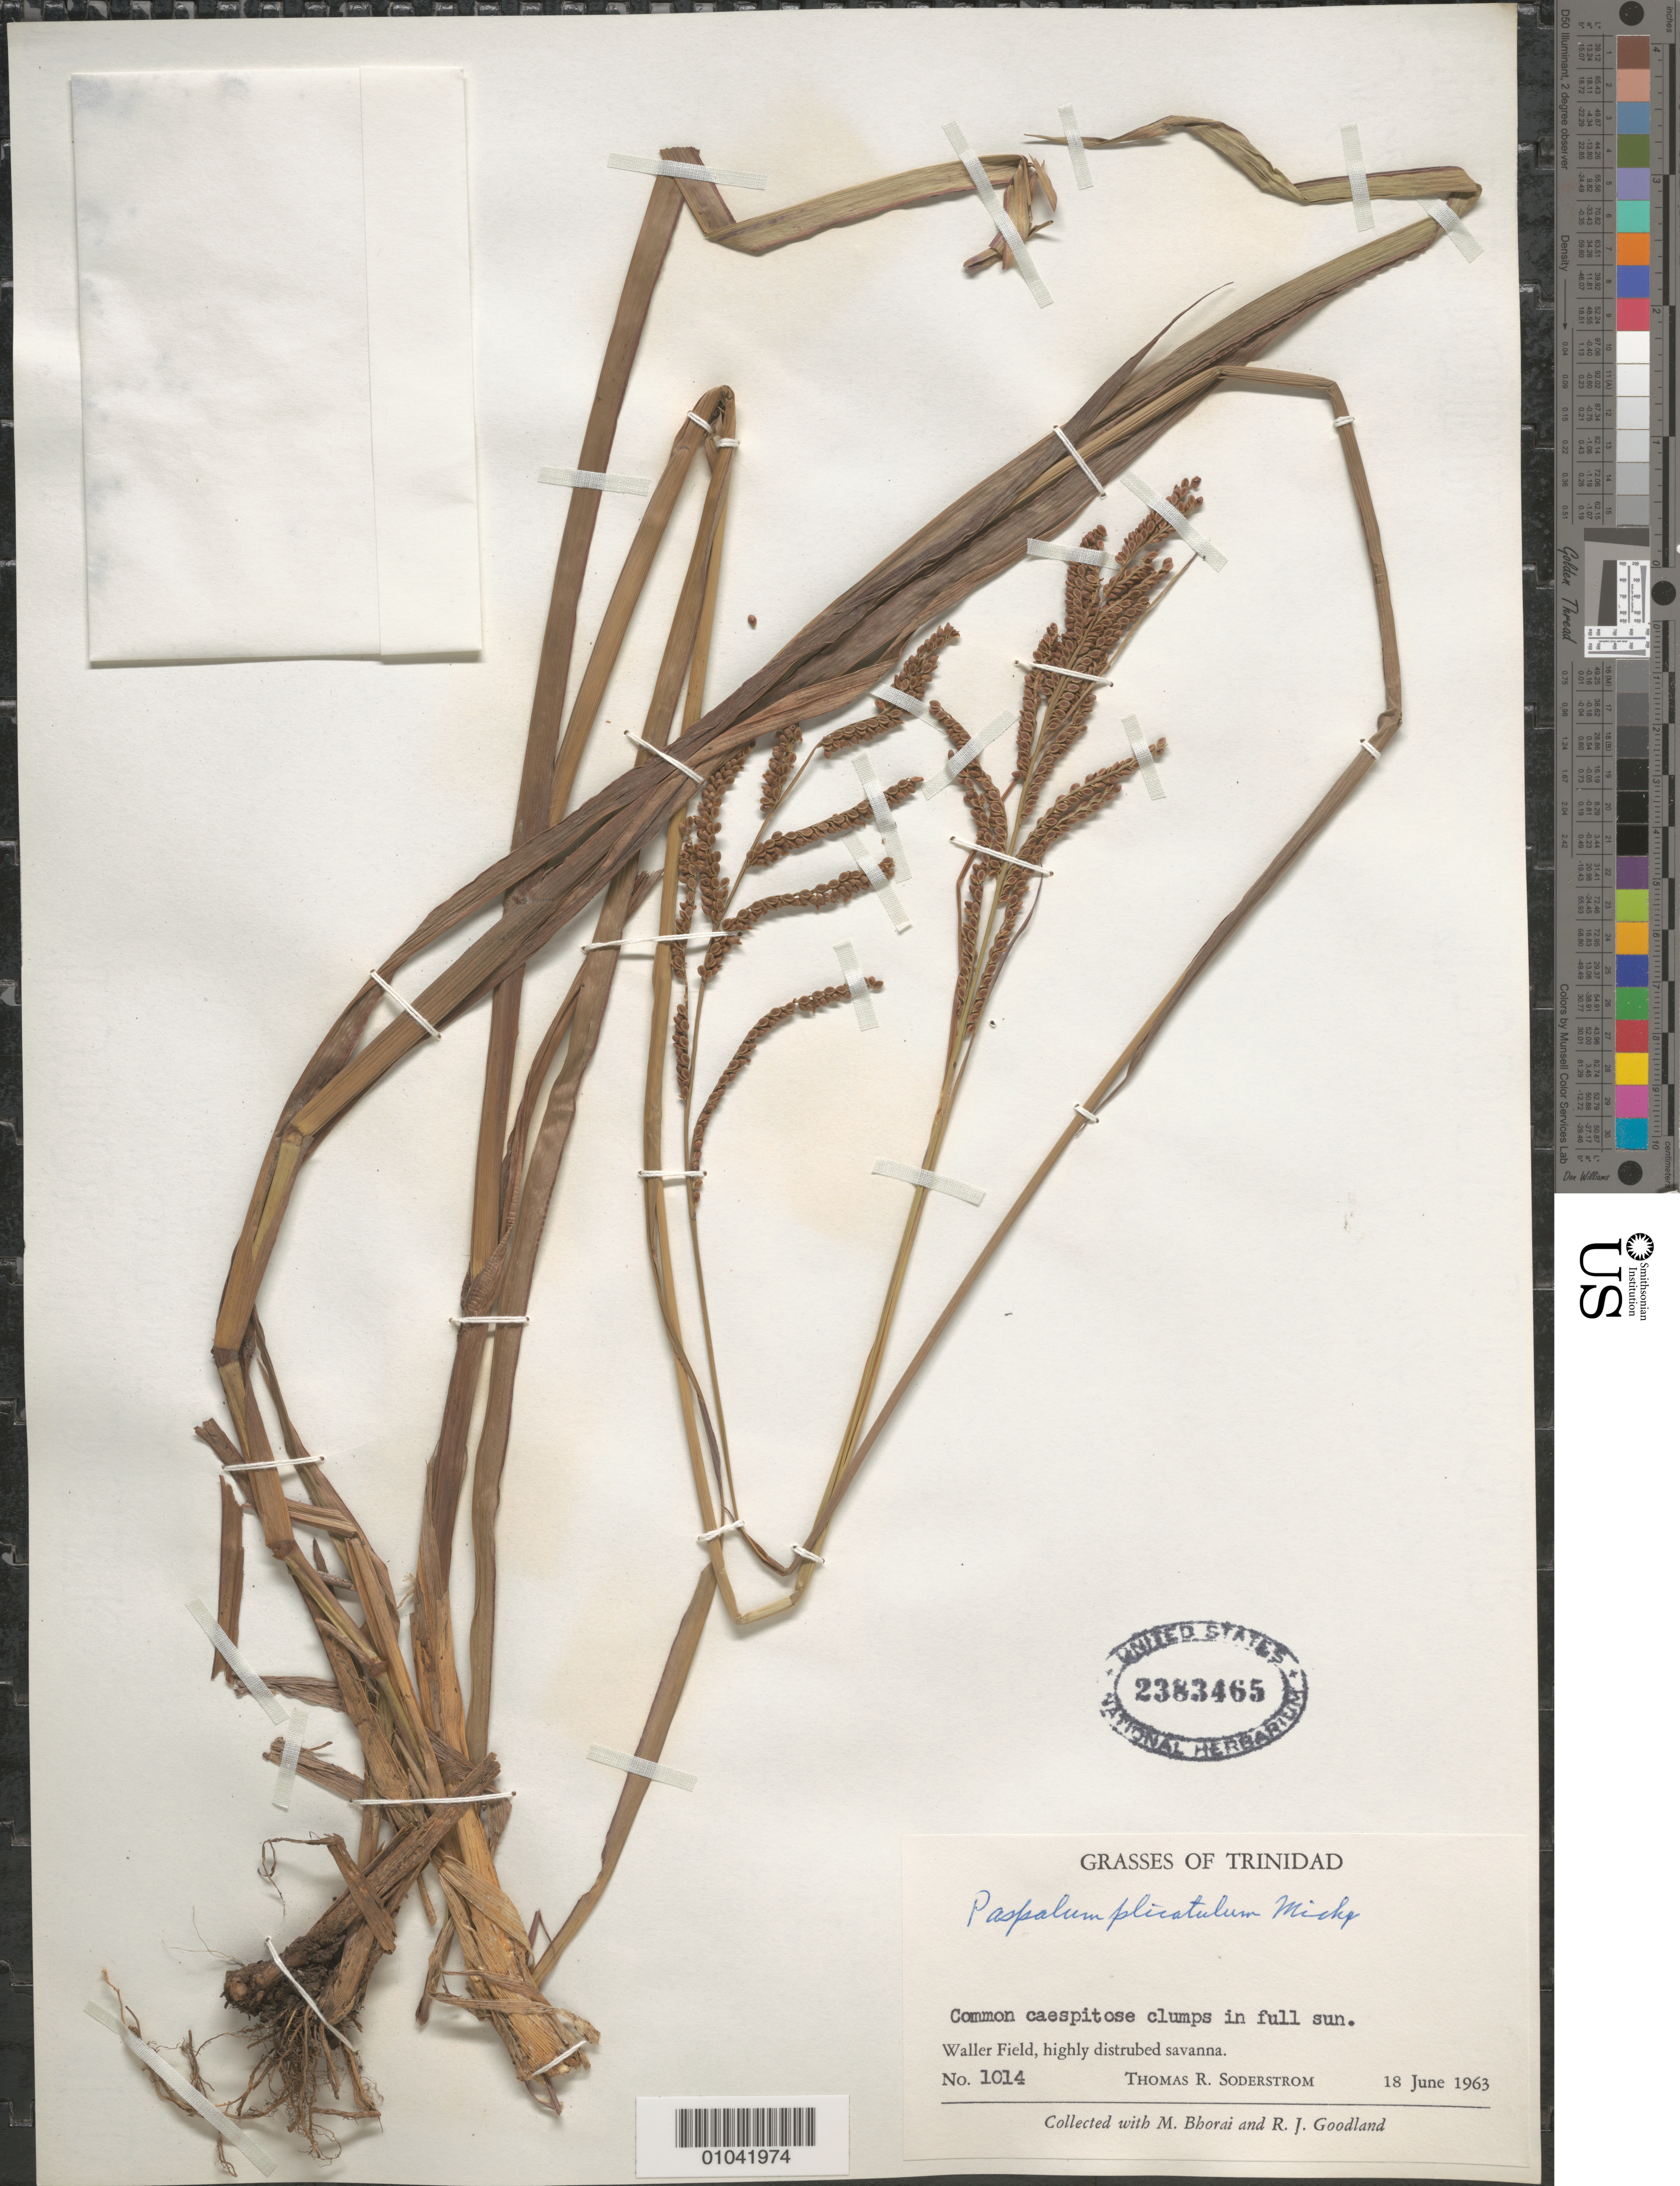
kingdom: Plantae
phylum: Tracheophyta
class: Liliopsida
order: Poales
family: Poaceae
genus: Paspalum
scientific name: Paspalum plicatulum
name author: Michx.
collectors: T. R. Soderstrom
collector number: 1014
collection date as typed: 18 Jun 1963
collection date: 1963-06-18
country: Trinidad and Tobago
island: Trinidad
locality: Waller Field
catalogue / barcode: US 2383465